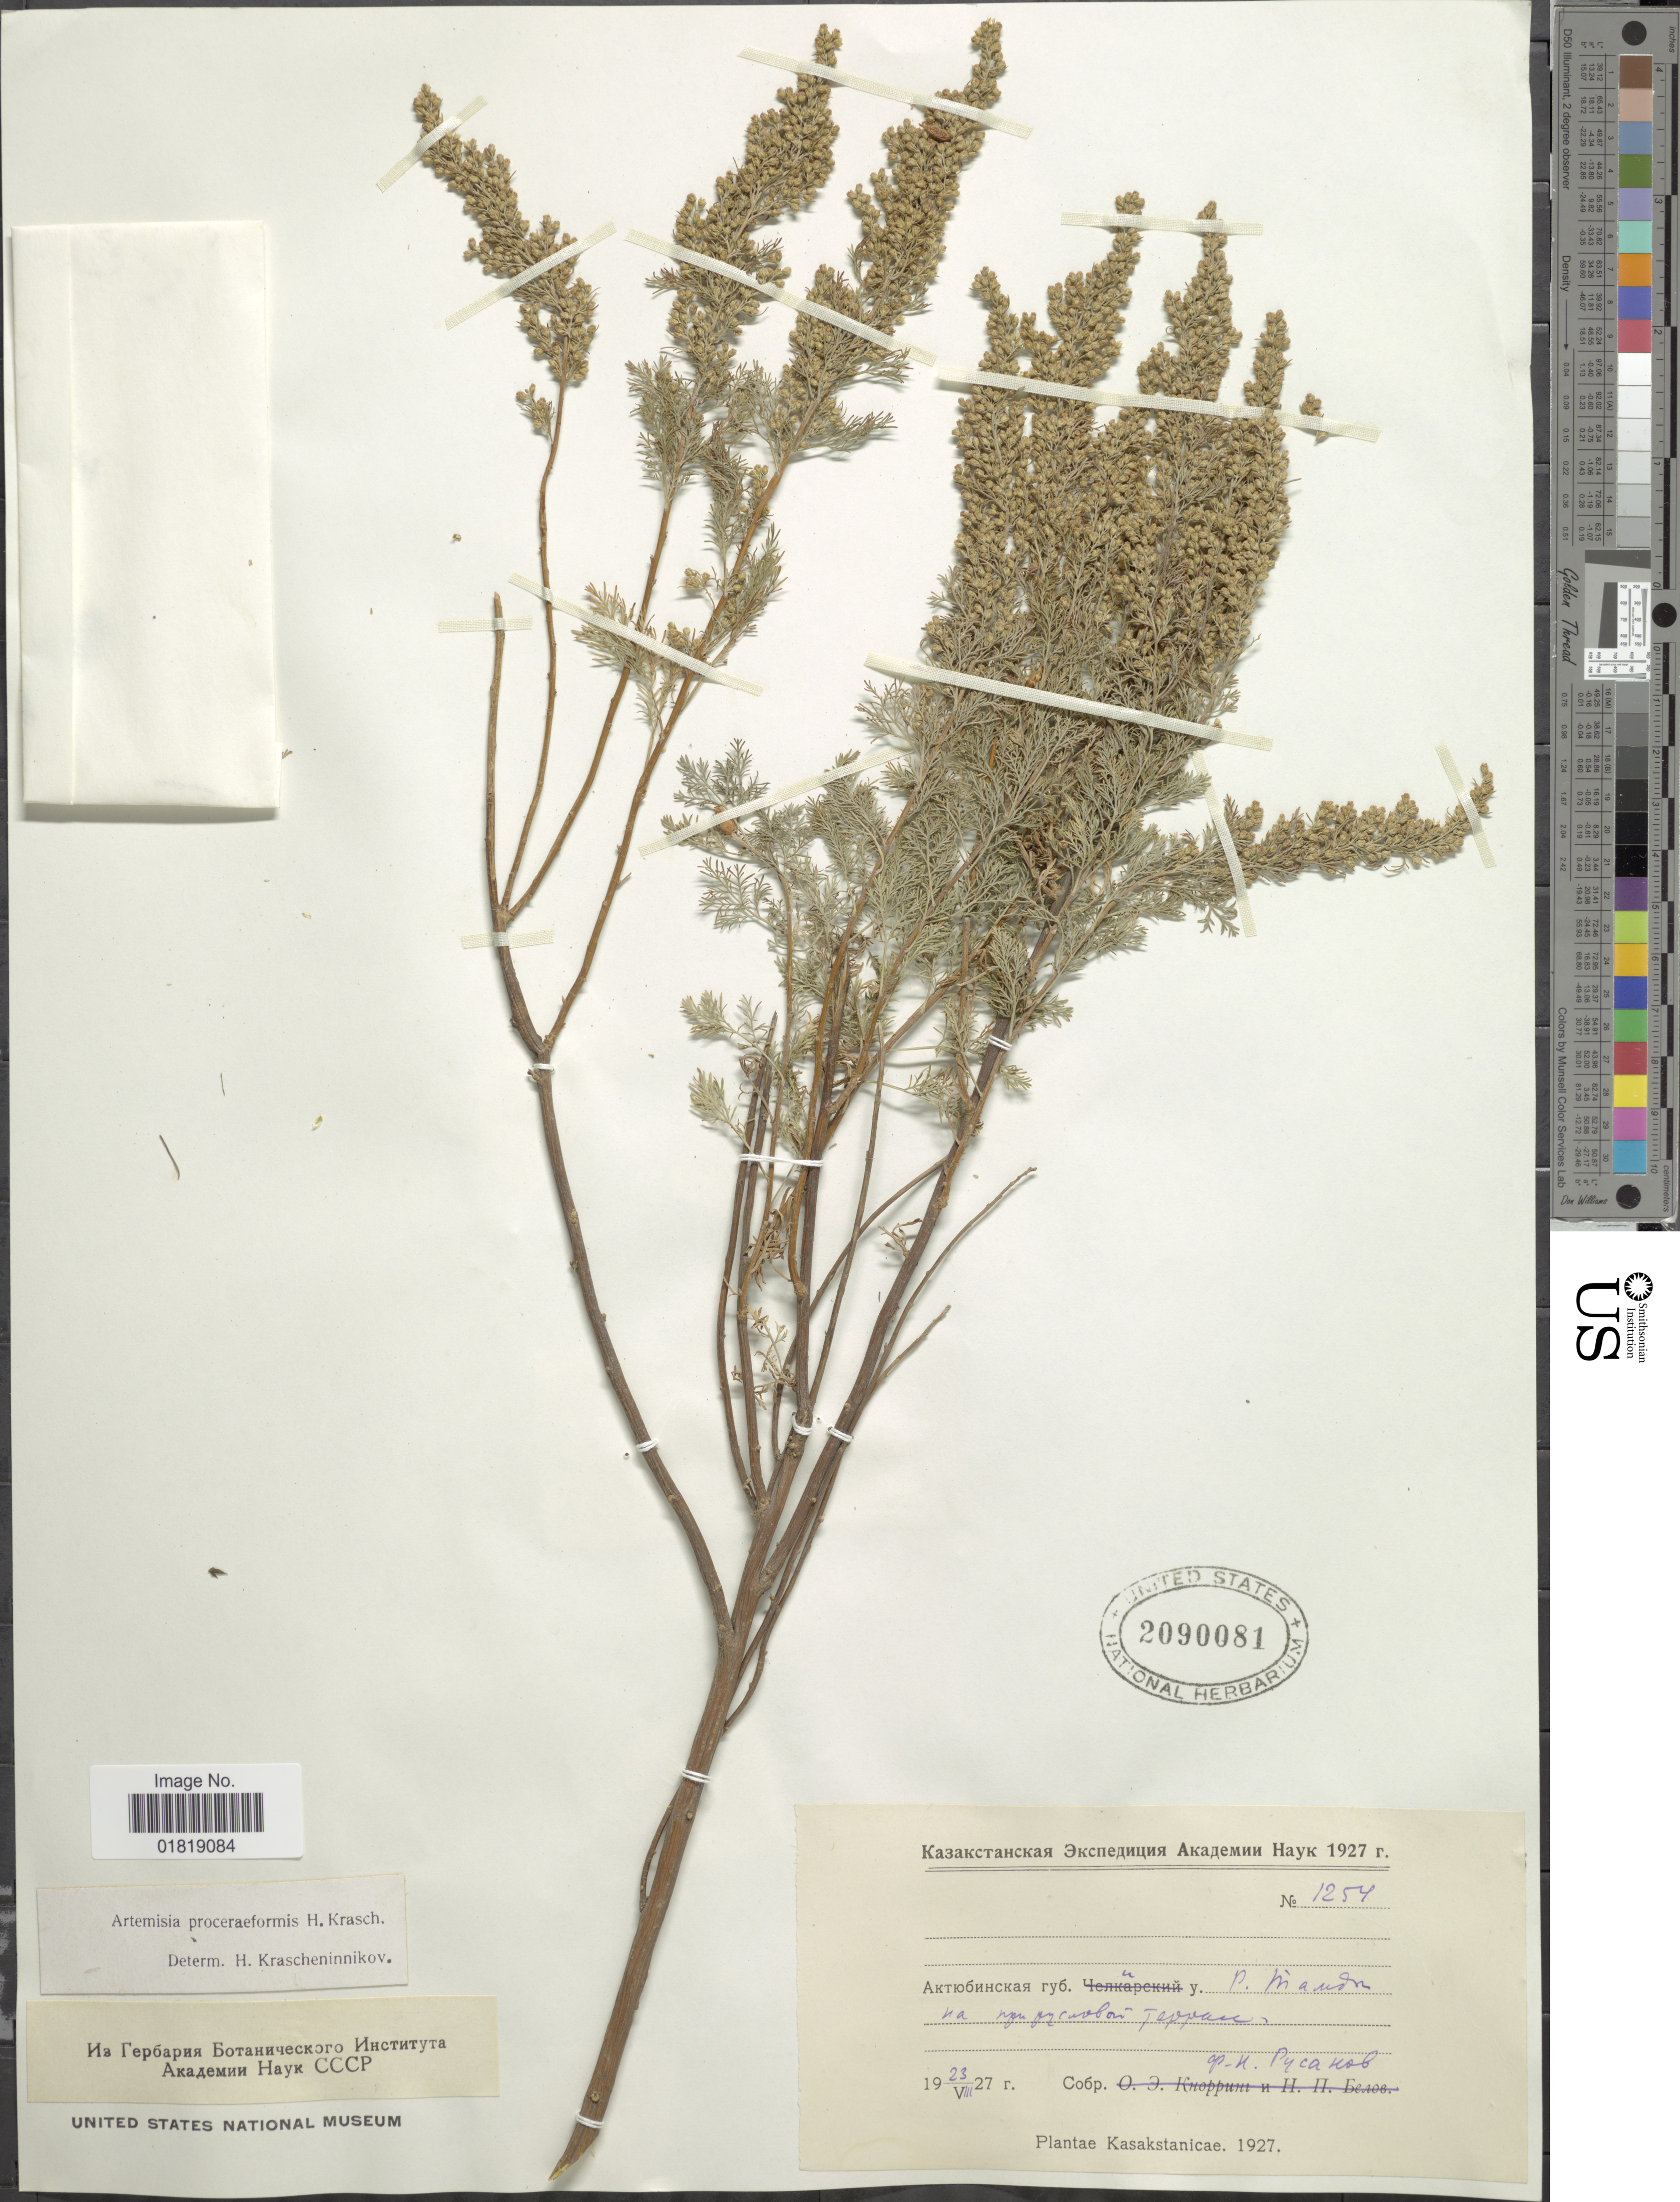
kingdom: Plantae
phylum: Tracheophyta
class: Magnoliopsida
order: Asterales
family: Asteraceae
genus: Artemisia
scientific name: Artemisia proceraeformis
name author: Krasch.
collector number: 1254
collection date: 1927-08-23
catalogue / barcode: US 2090081